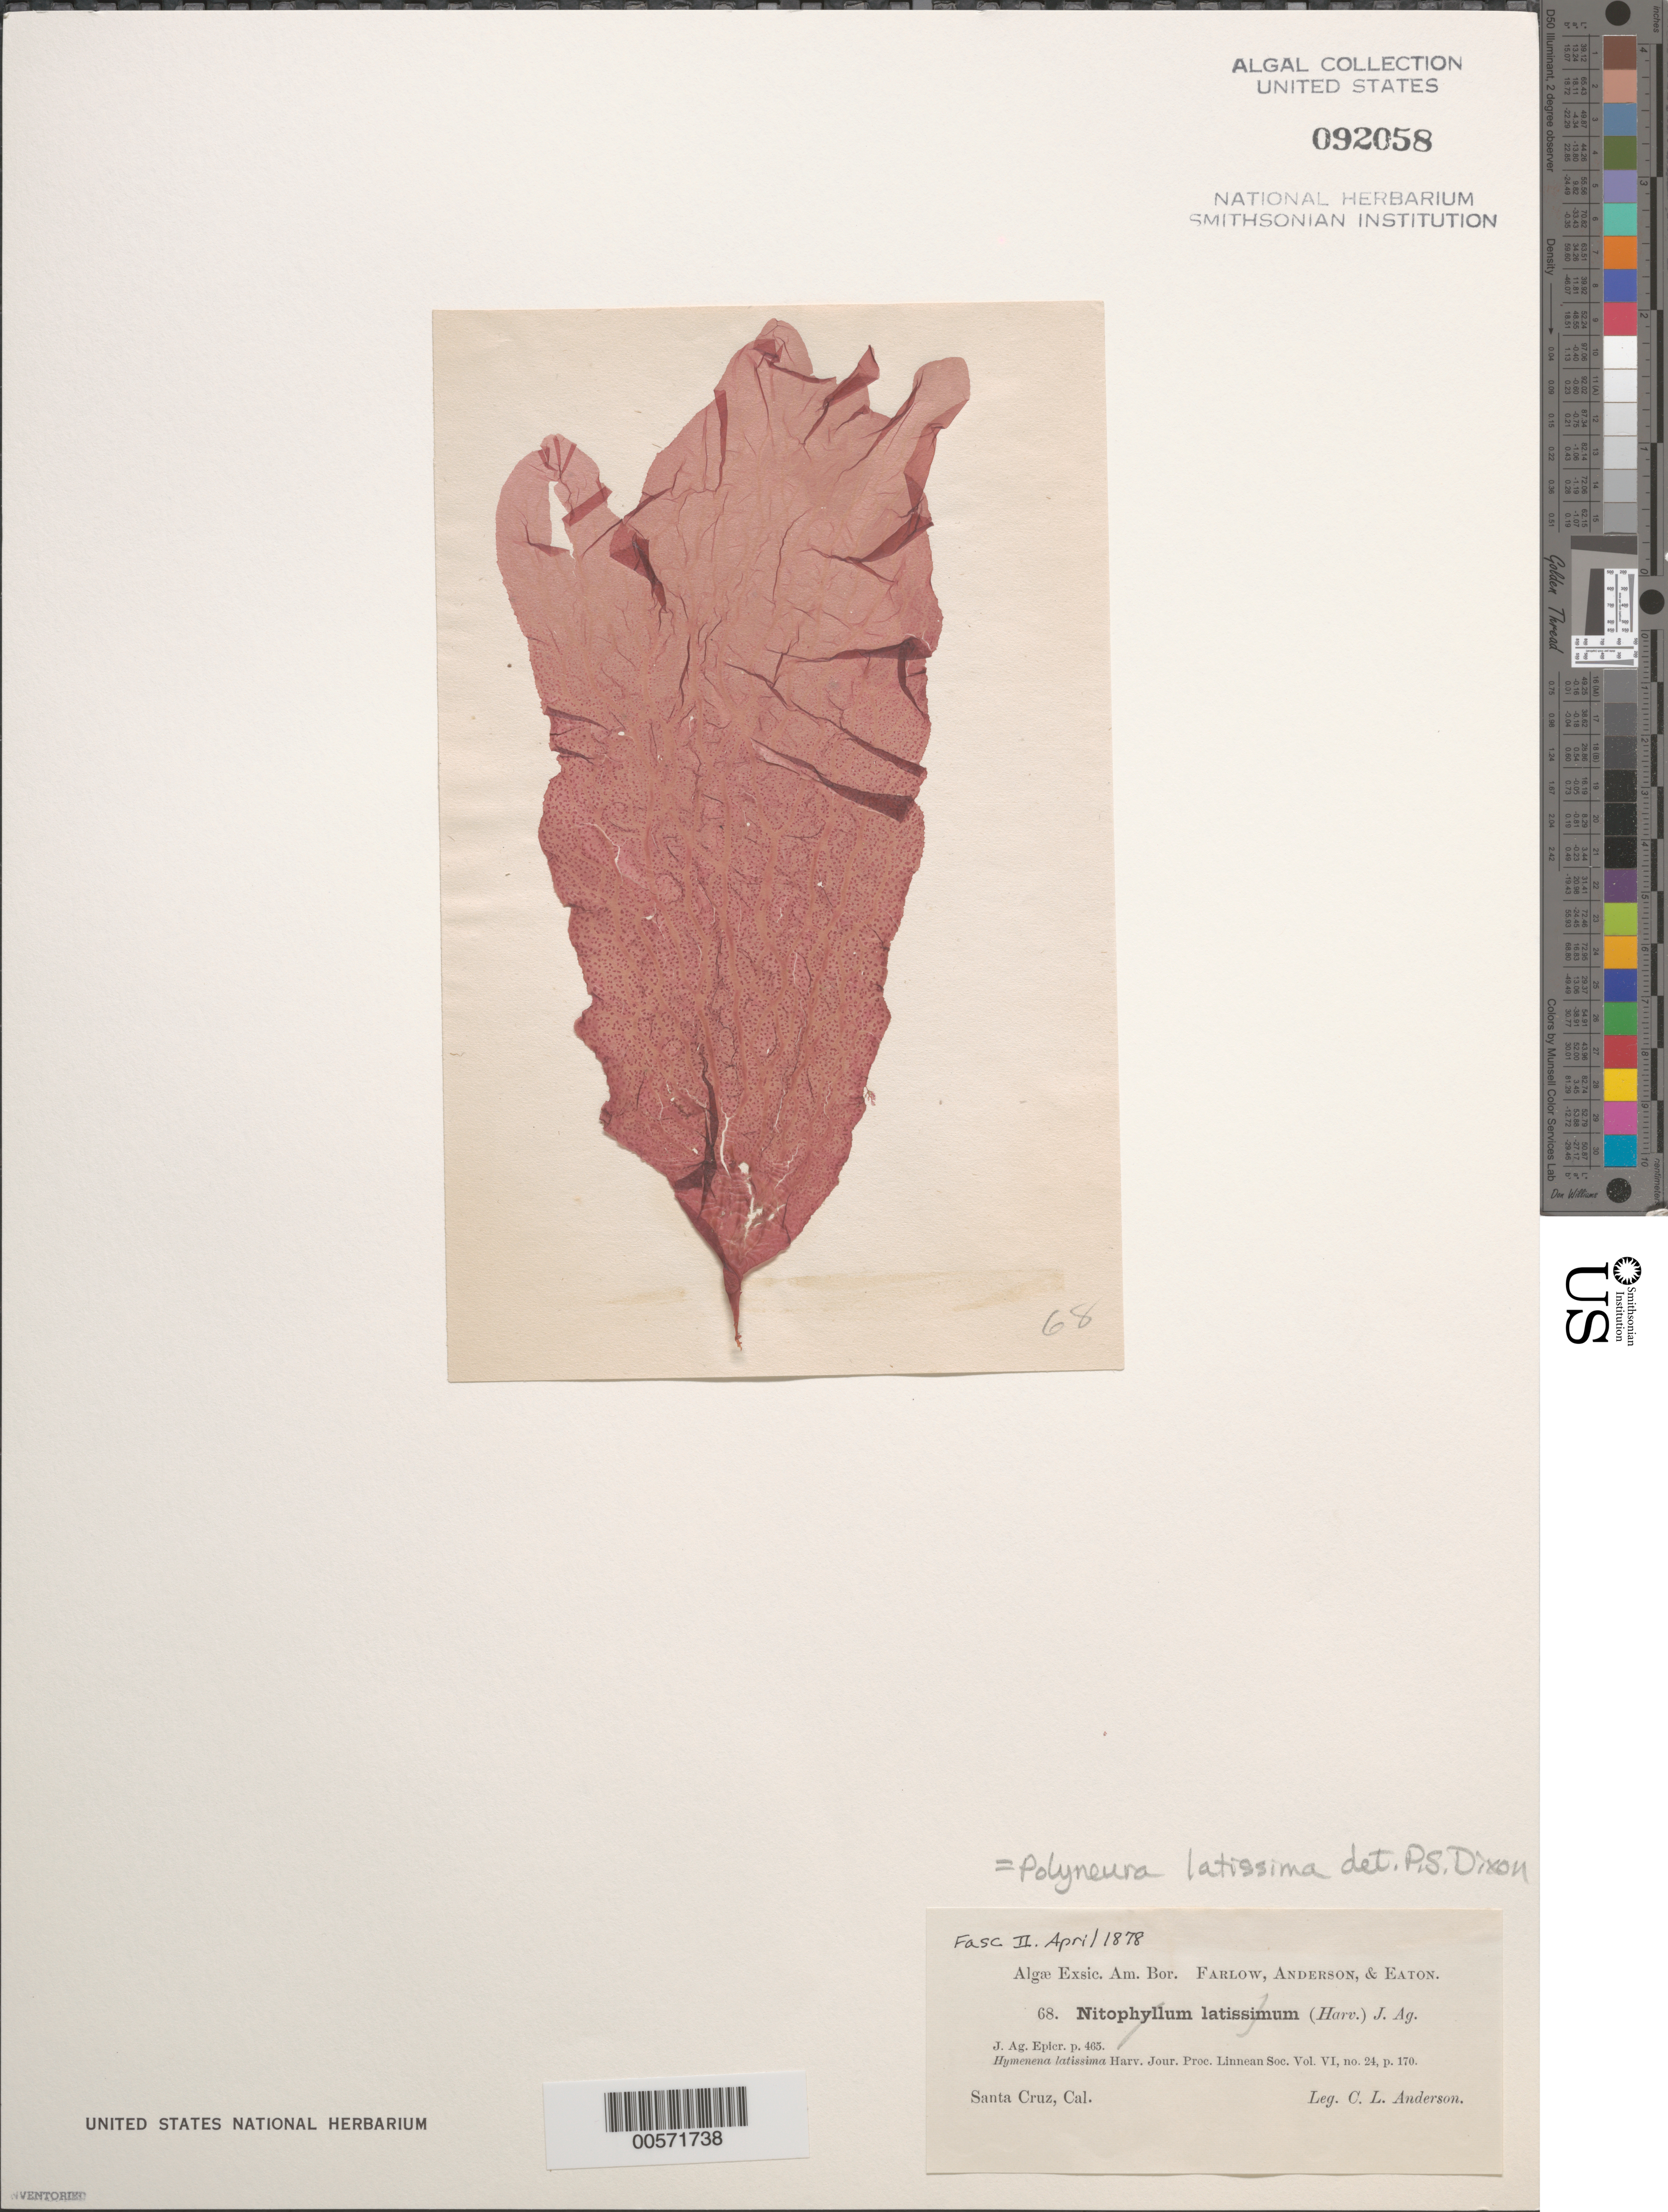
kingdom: Plantae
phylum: Rhodophyta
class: Florideophyceae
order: Ceramiales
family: Delesseriaceae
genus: Polyneura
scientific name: Polyneura latissima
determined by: Dixon, P. S.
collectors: C. L. Anderson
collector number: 68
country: United States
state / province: California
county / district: Santa Cruz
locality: Santa Cruz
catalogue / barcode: US 92058